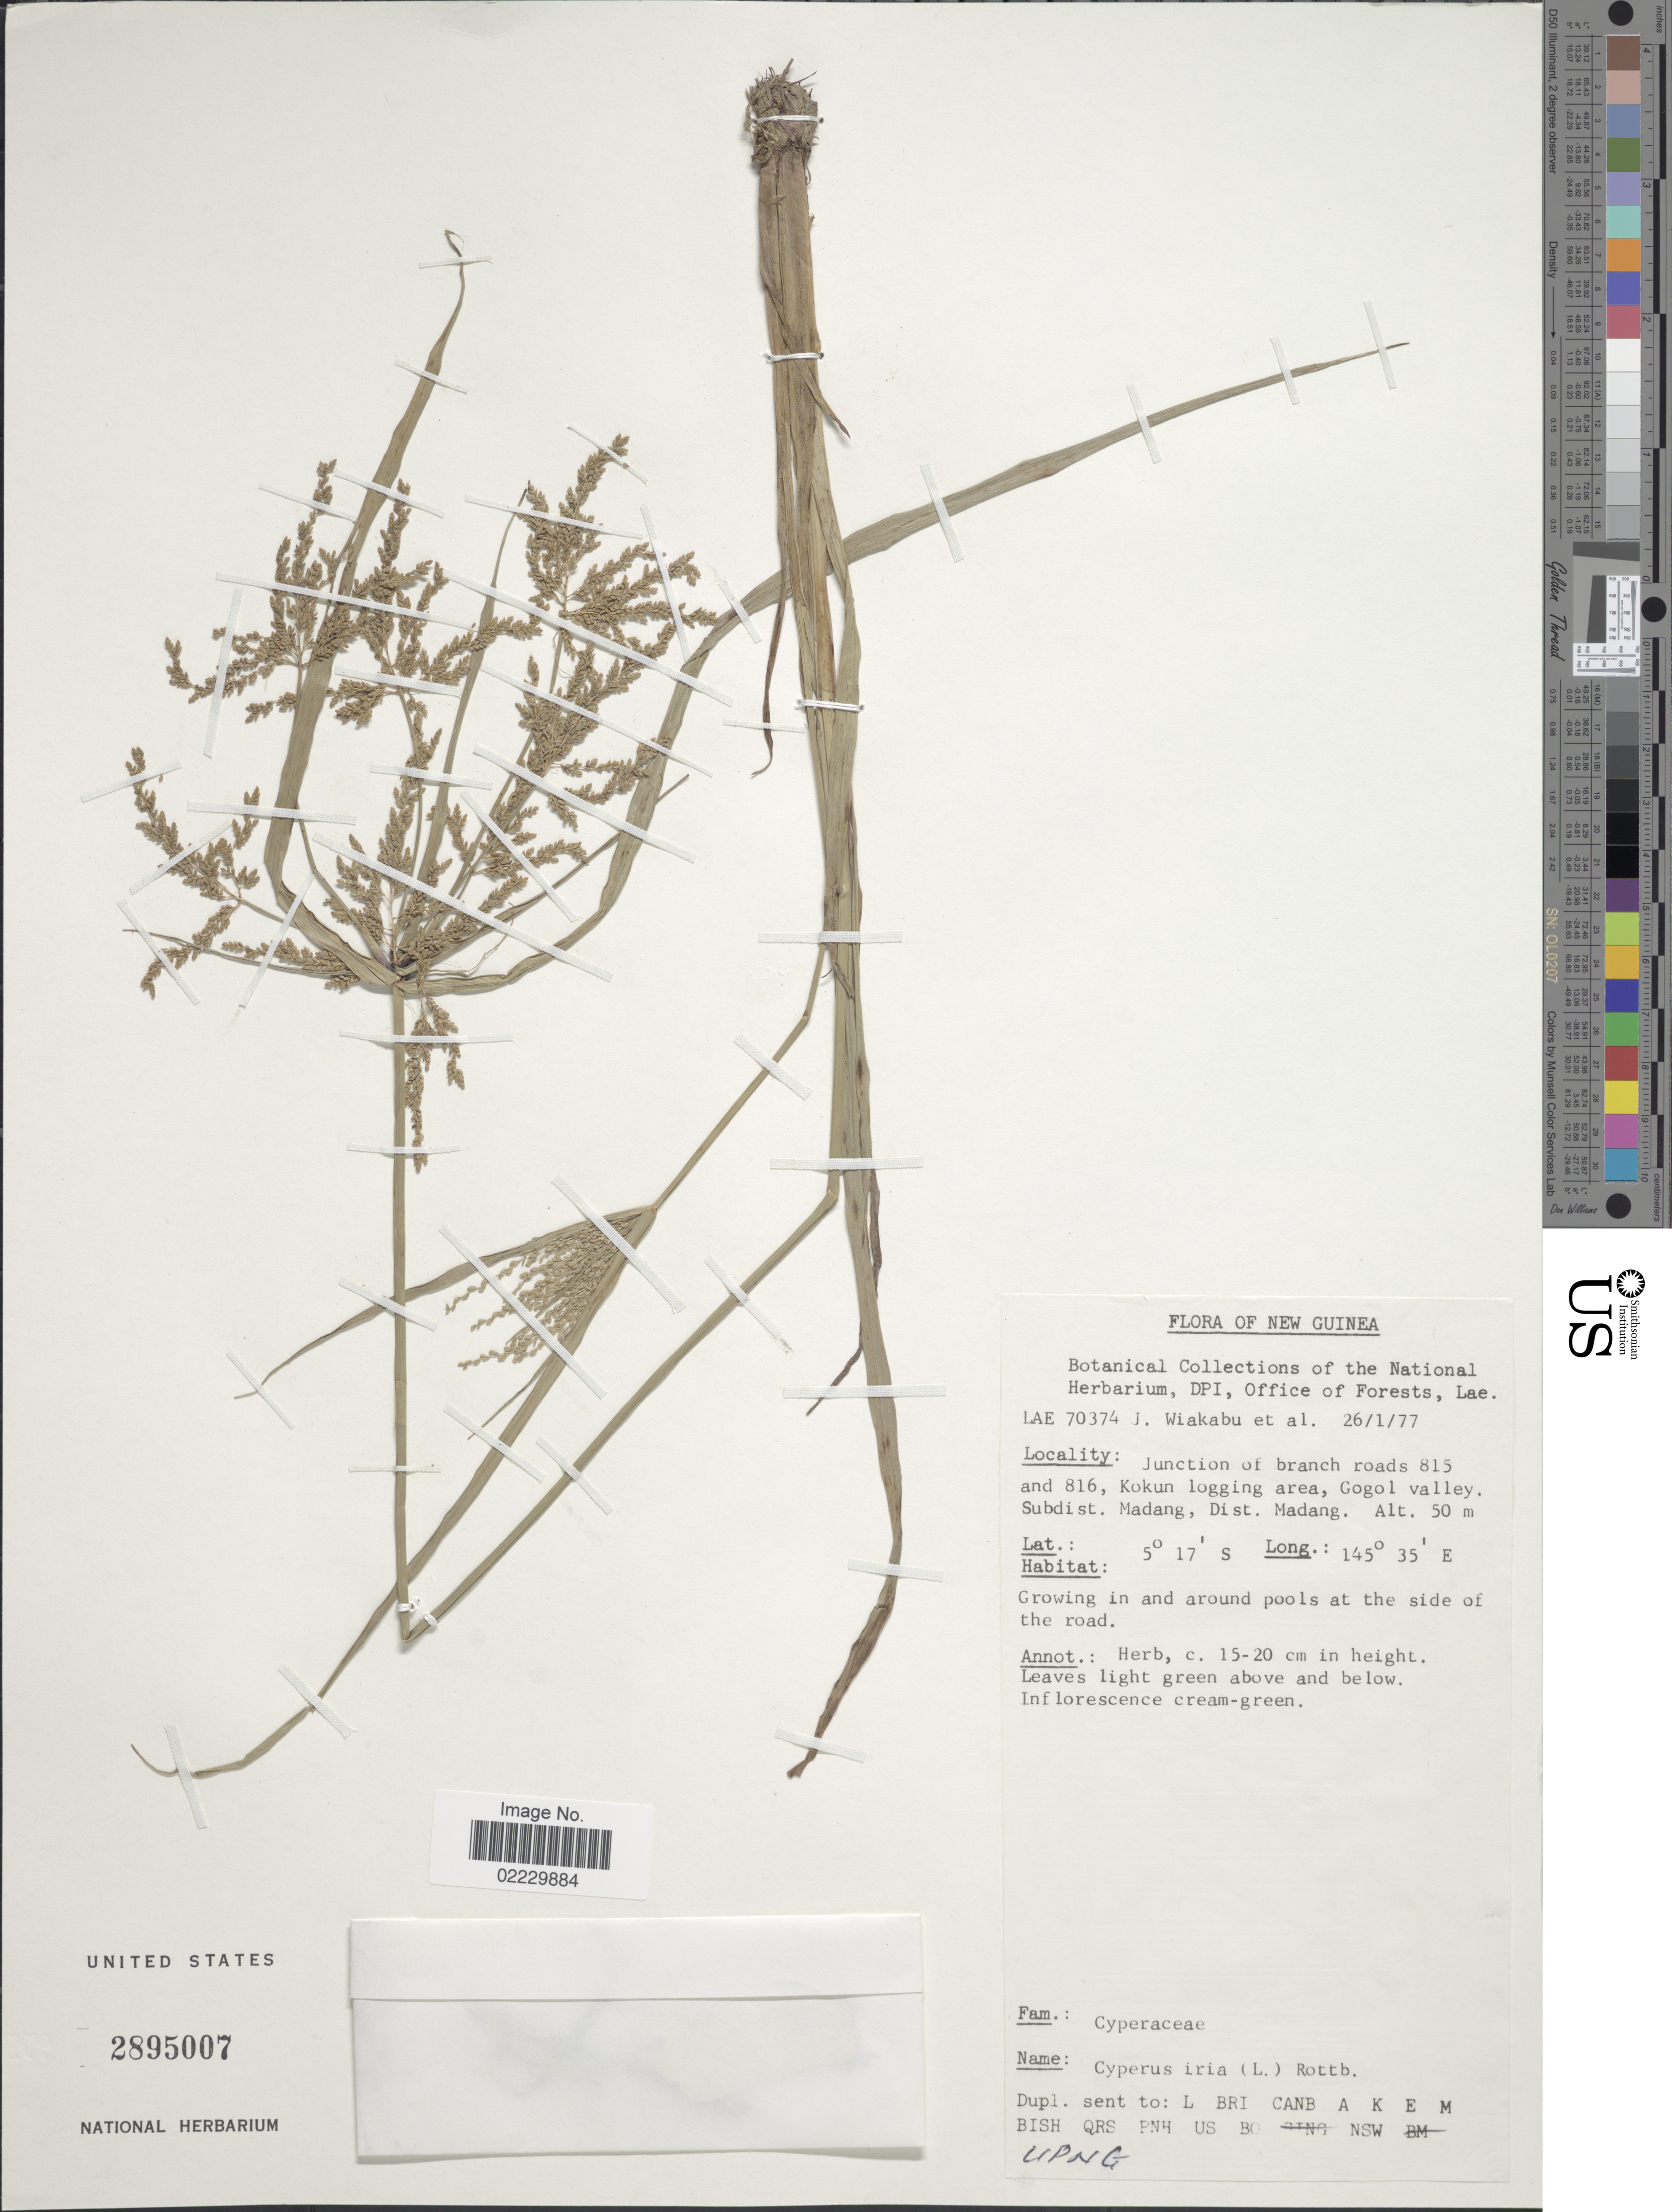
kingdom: Plantae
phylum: Tracheophyta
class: Liliopsida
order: Poales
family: Cyperaceae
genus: Cyperus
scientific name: Cyperus iria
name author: L.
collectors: J. Wiakabu & et al.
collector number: LAE 70374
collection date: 1977-01-26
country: Papua New Guinea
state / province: Madang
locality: Junction of branch roads 815 and 816. Kokun Logging are, Gogol valley Subdist. Madang, Dist. Madang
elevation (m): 50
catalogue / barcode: US 2895007